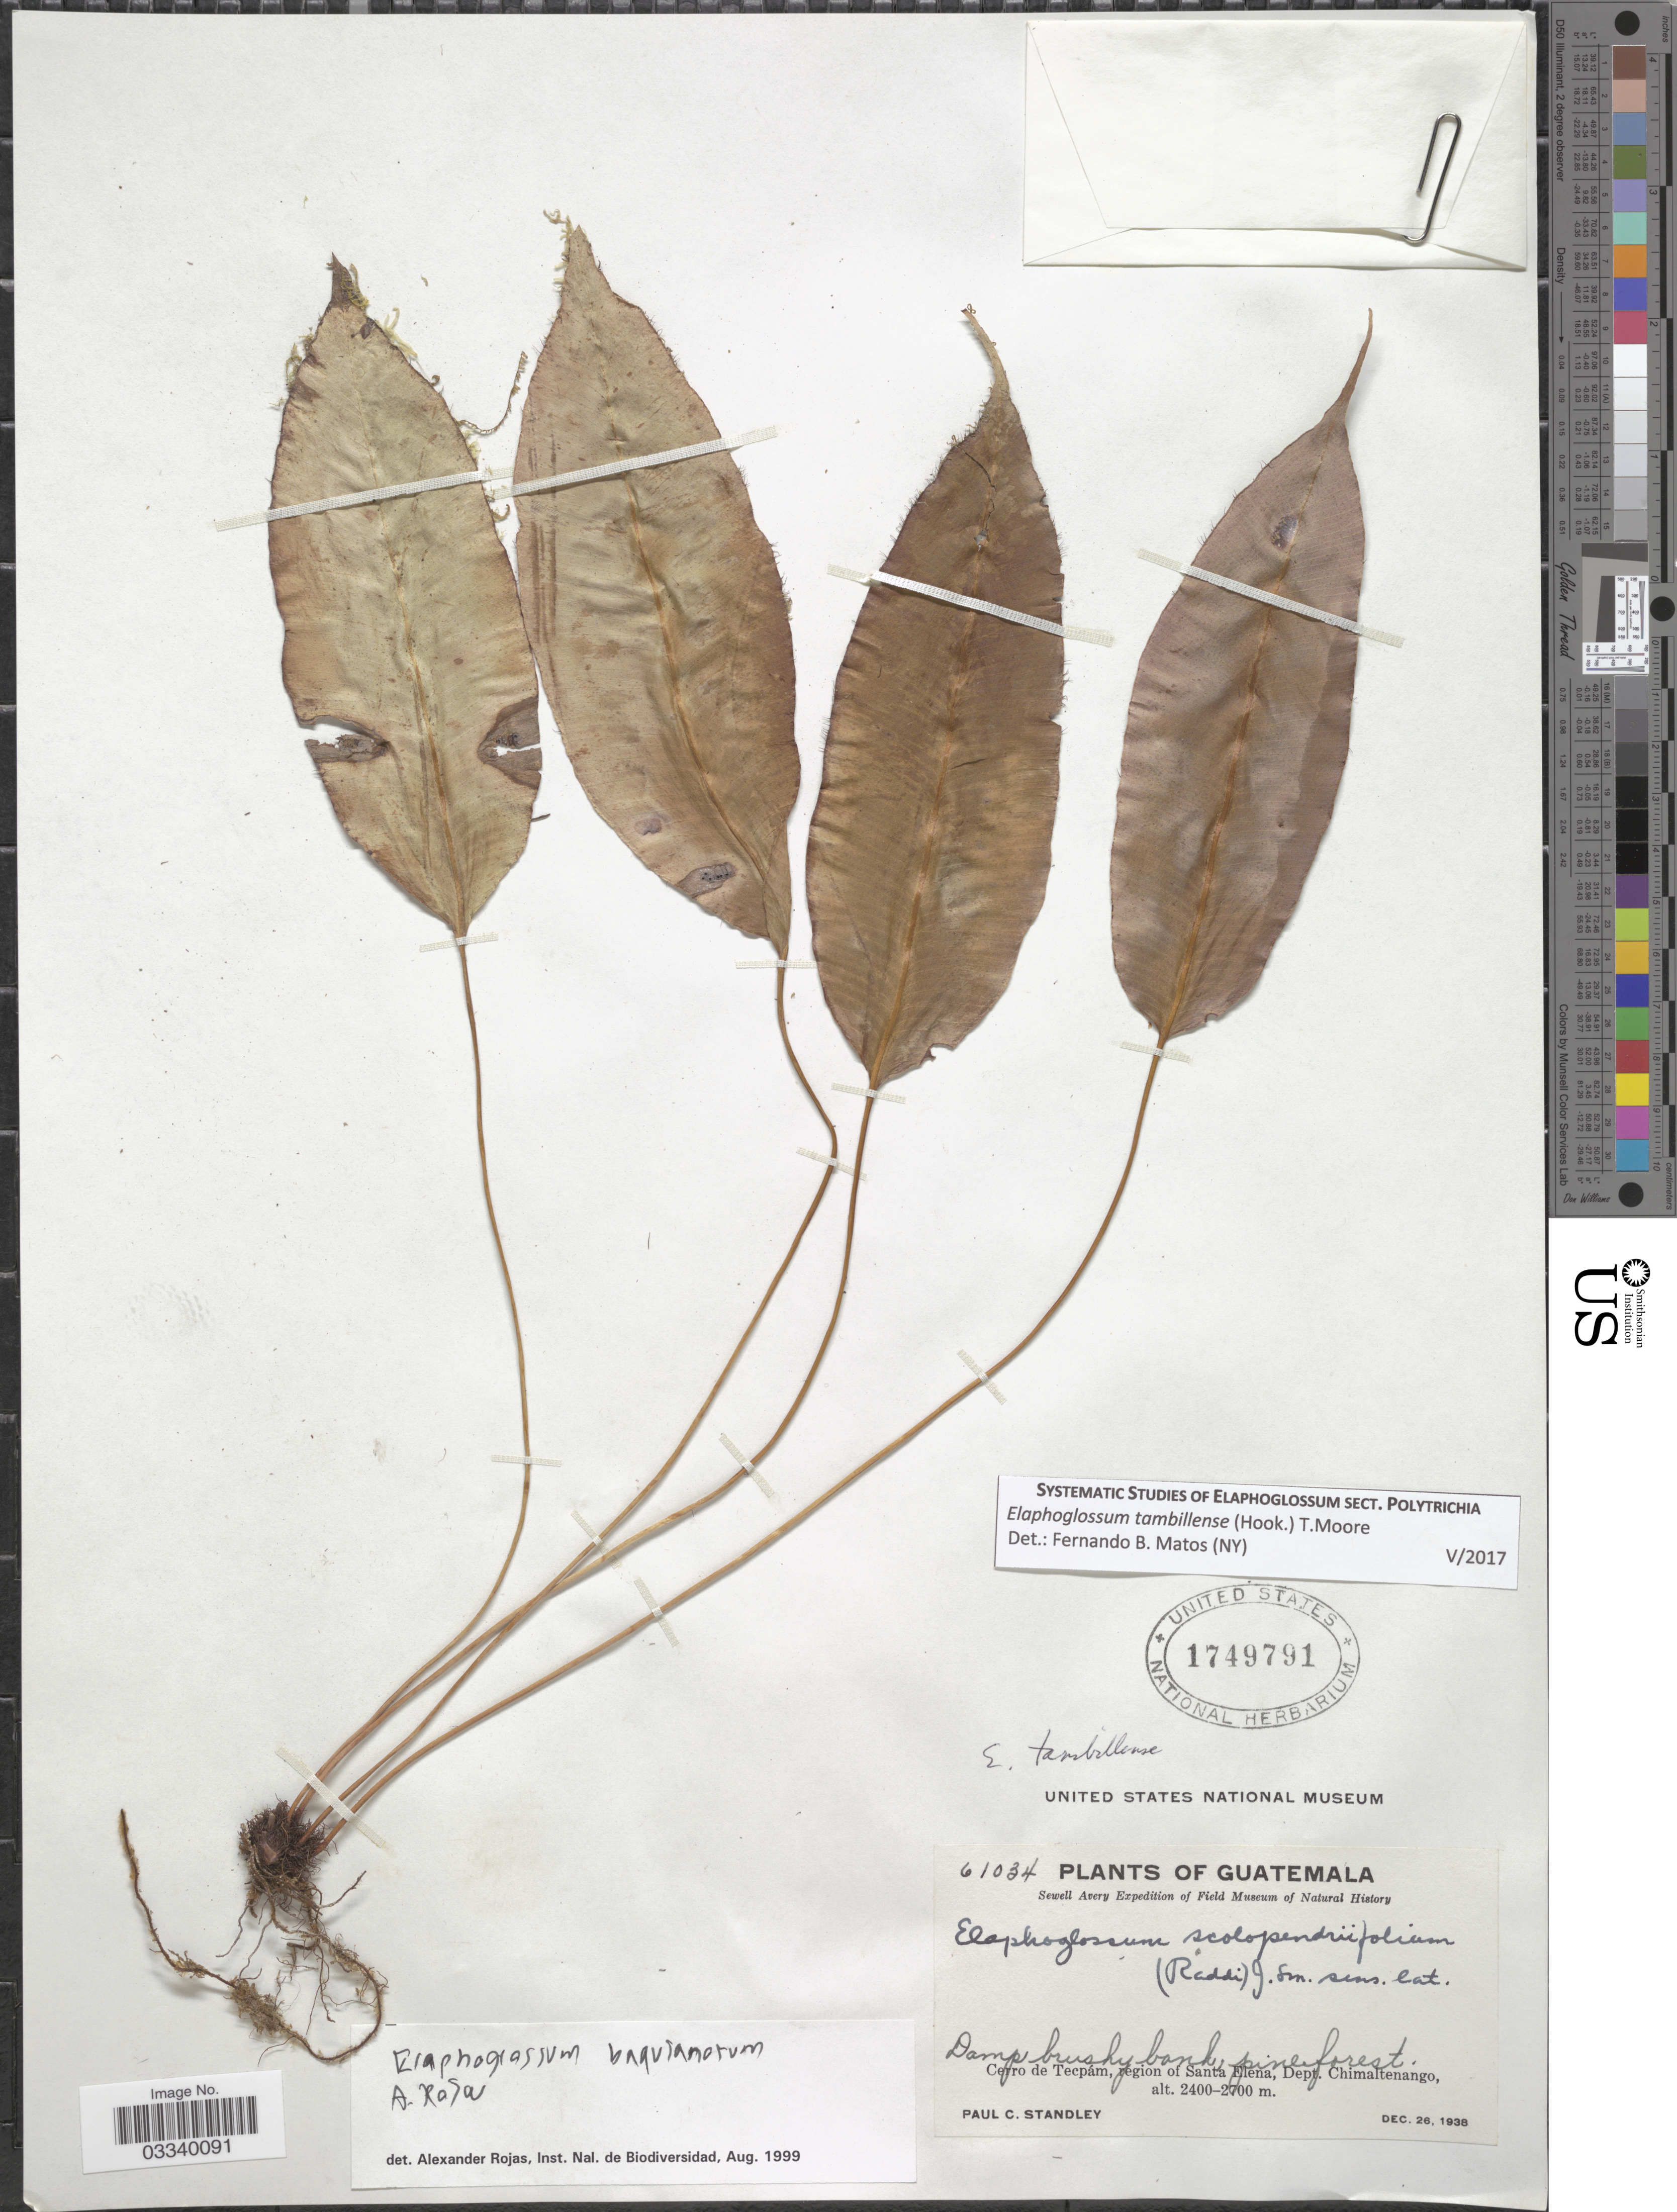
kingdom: Plantae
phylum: Tracheophyta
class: Polypodiopsida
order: Polypodiales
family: Dryopteridaceae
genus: Elaphoglossum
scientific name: Elaphoglossum tambillense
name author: (Hook.) T. Moore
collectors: P. C. Standley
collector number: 61034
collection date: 1938-12-26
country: Guatemala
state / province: Chimaltenango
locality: Cerro de Tecpám, region of Santa Elena, Dept. Chimaltenango.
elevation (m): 2400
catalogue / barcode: US 1749791